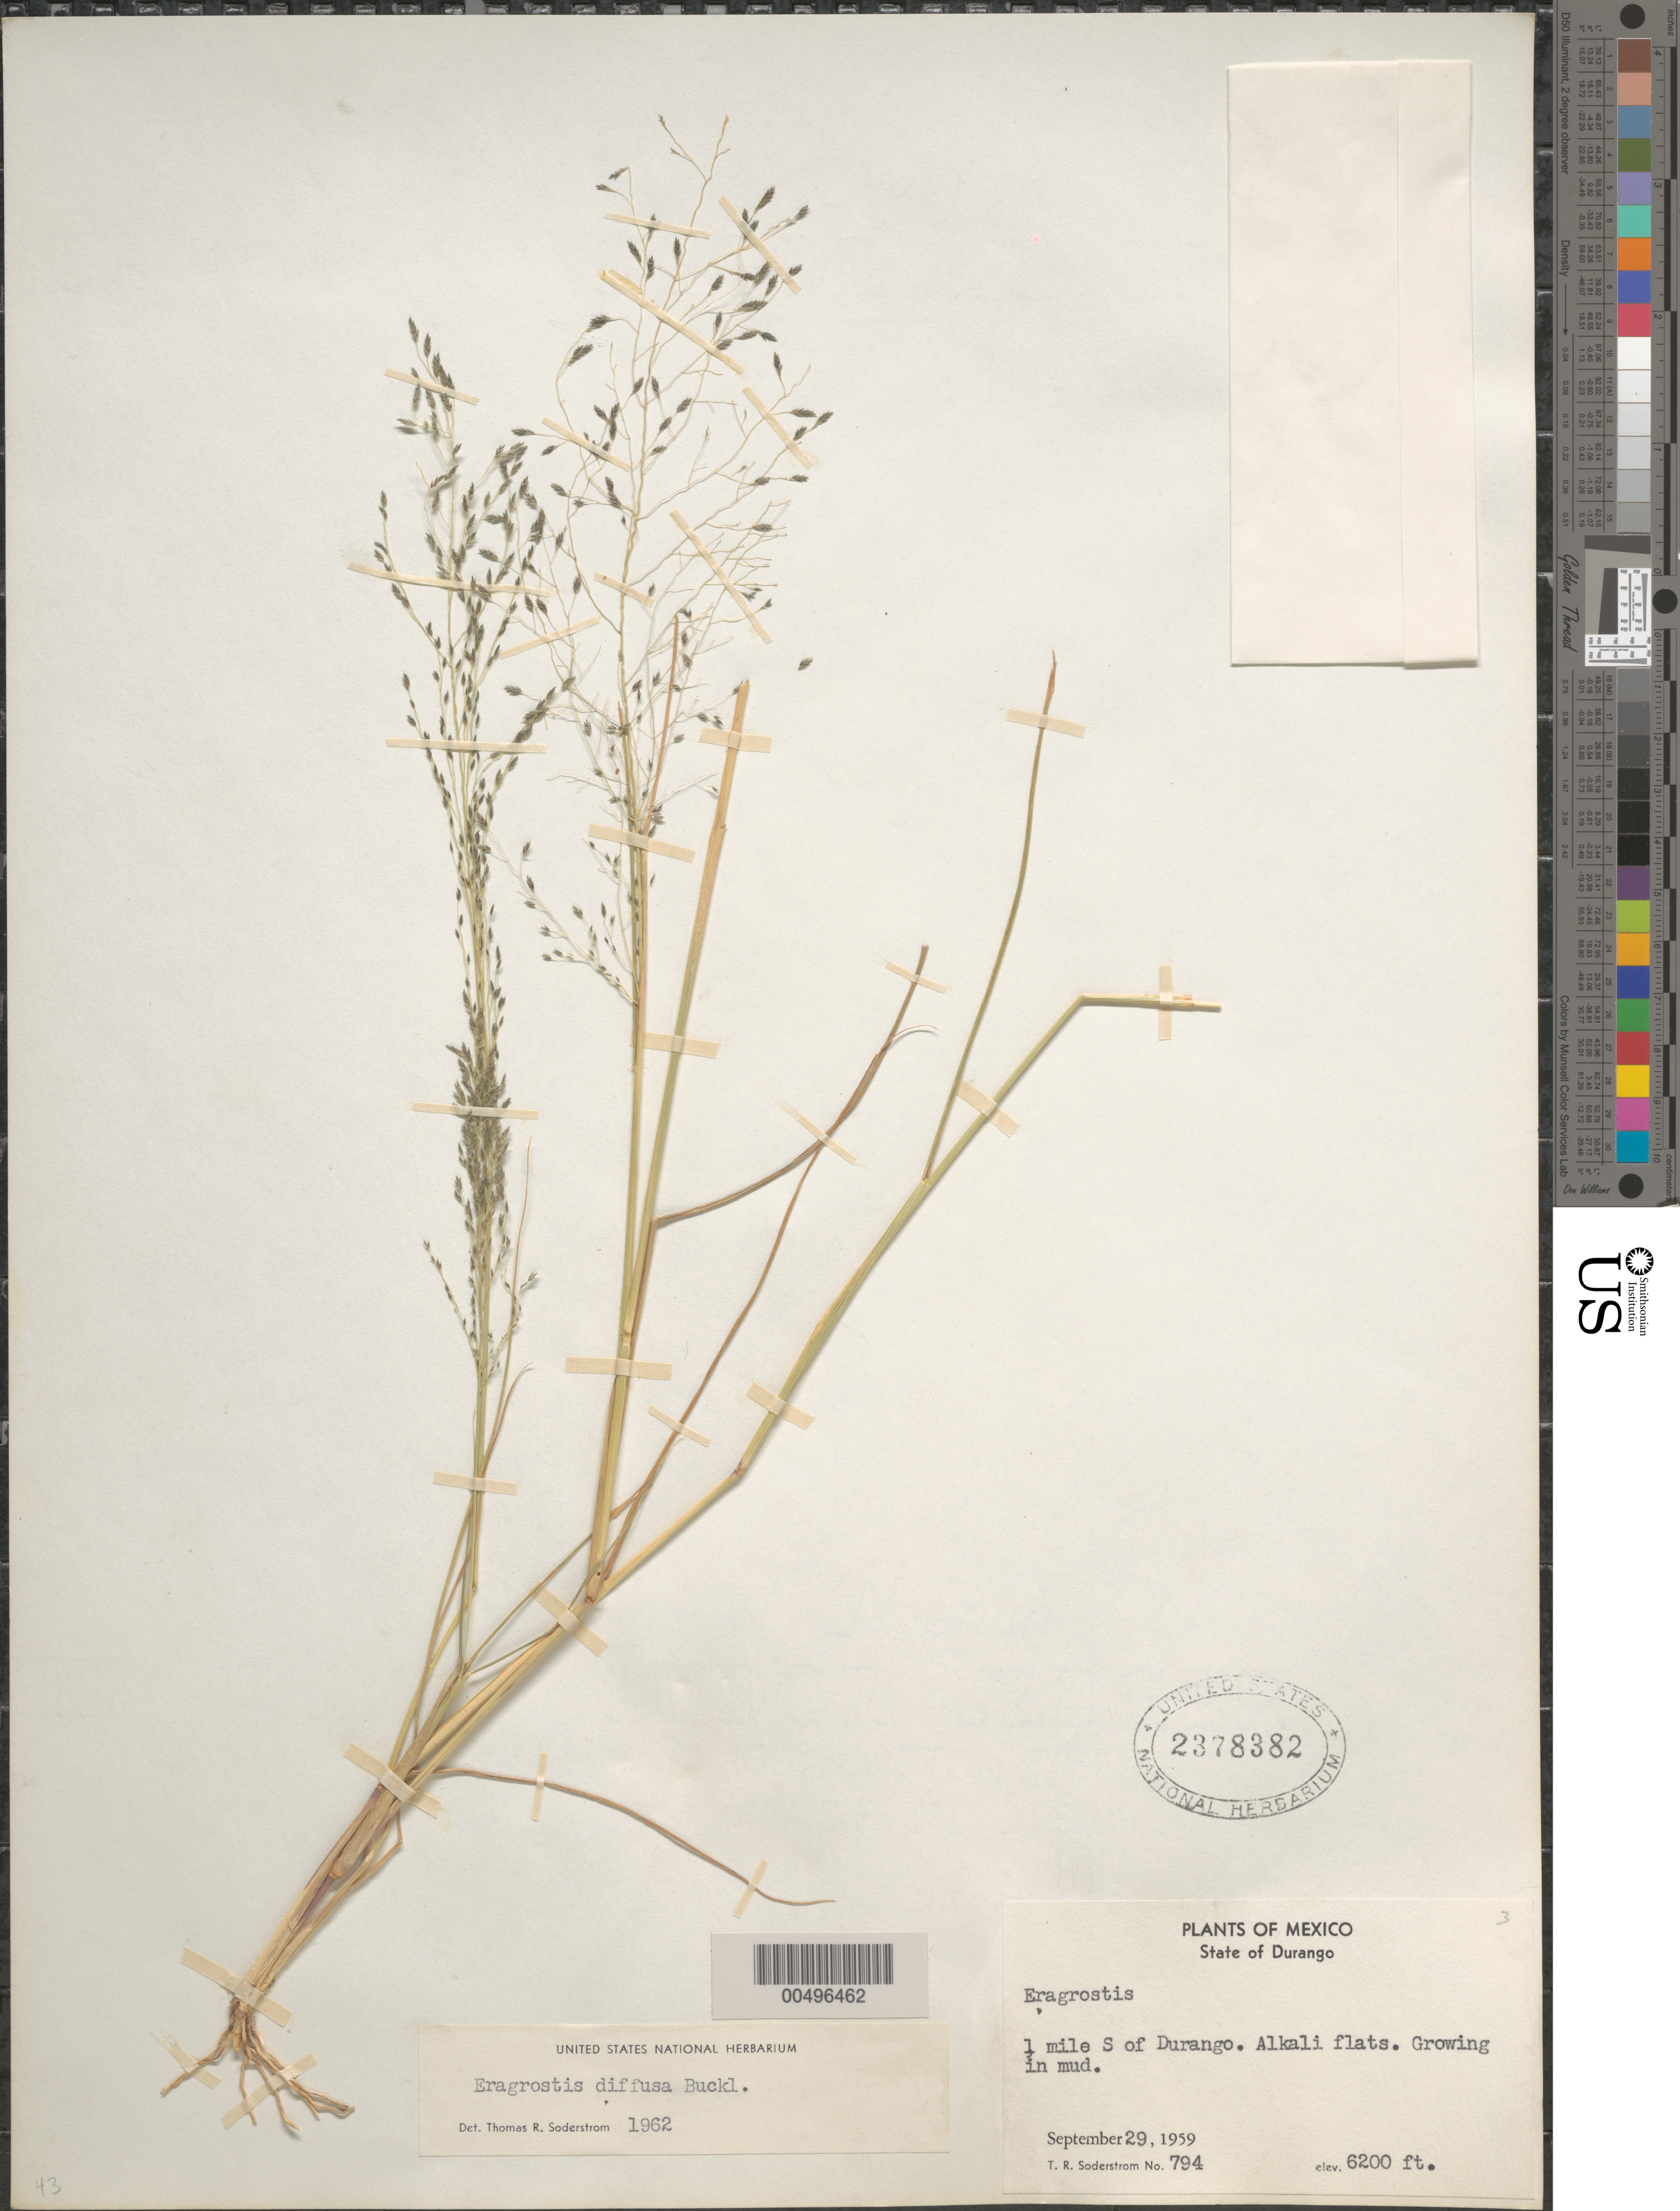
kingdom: Plantae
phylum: Tracheophyta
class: Liliopsida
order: Poales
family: Poaceae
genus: Eragrostis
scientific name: Eragrostis pectinacea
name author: (Michx.) Nees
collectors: T. R. Soderstrom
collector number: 794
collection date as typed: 29 Sep 1959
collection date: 1959-09-29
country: Mexico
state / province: Durango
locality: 1 mi S of Durango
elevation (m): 1890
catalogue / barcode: US 2378382